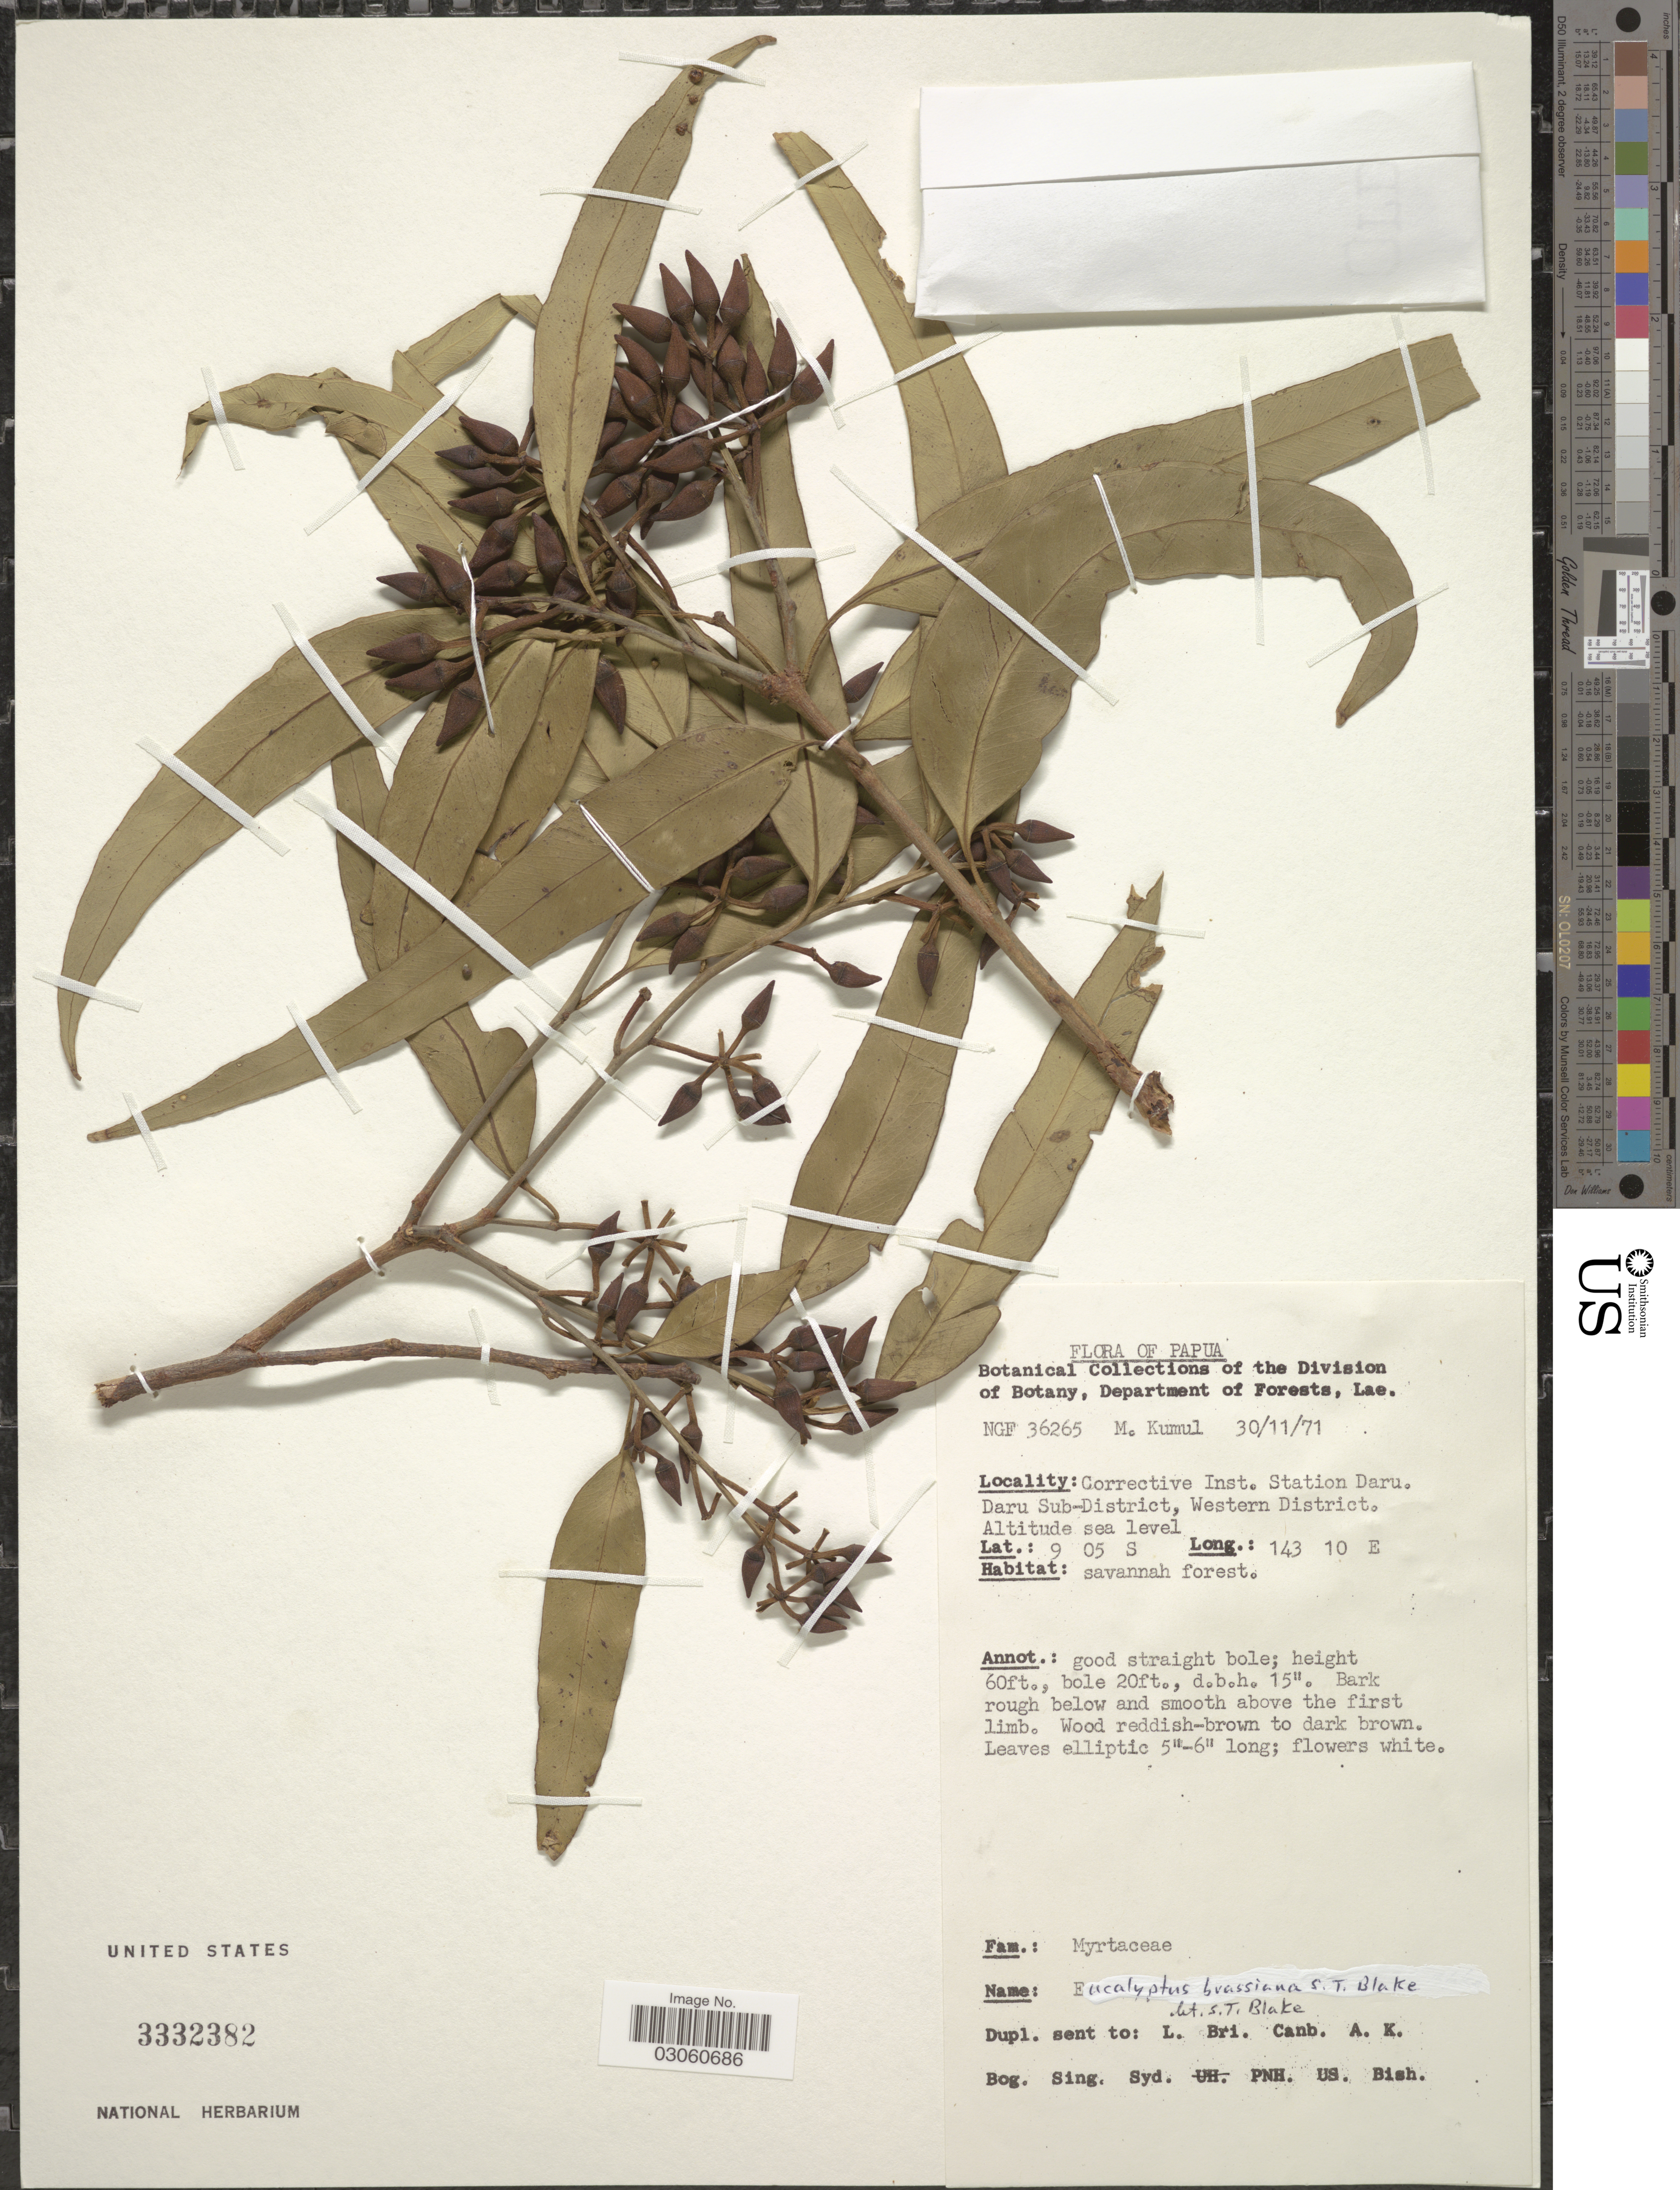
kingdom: Plantae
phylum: Tracheophyta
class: Magnoliopsida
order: Myrtales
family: Myrtaceae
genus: Eucalyptus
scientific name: Eucalyptus brassiana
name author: S.T. Blake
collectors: M. Kumul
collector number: NGF 36265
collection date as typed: Transcribed d/m/y: 30/11/71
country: Papua New Guinea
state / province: Manus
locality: Papua. Corrective Inst. Station Daru. Daru Sub-District, Western District.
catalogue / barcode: US 3332382